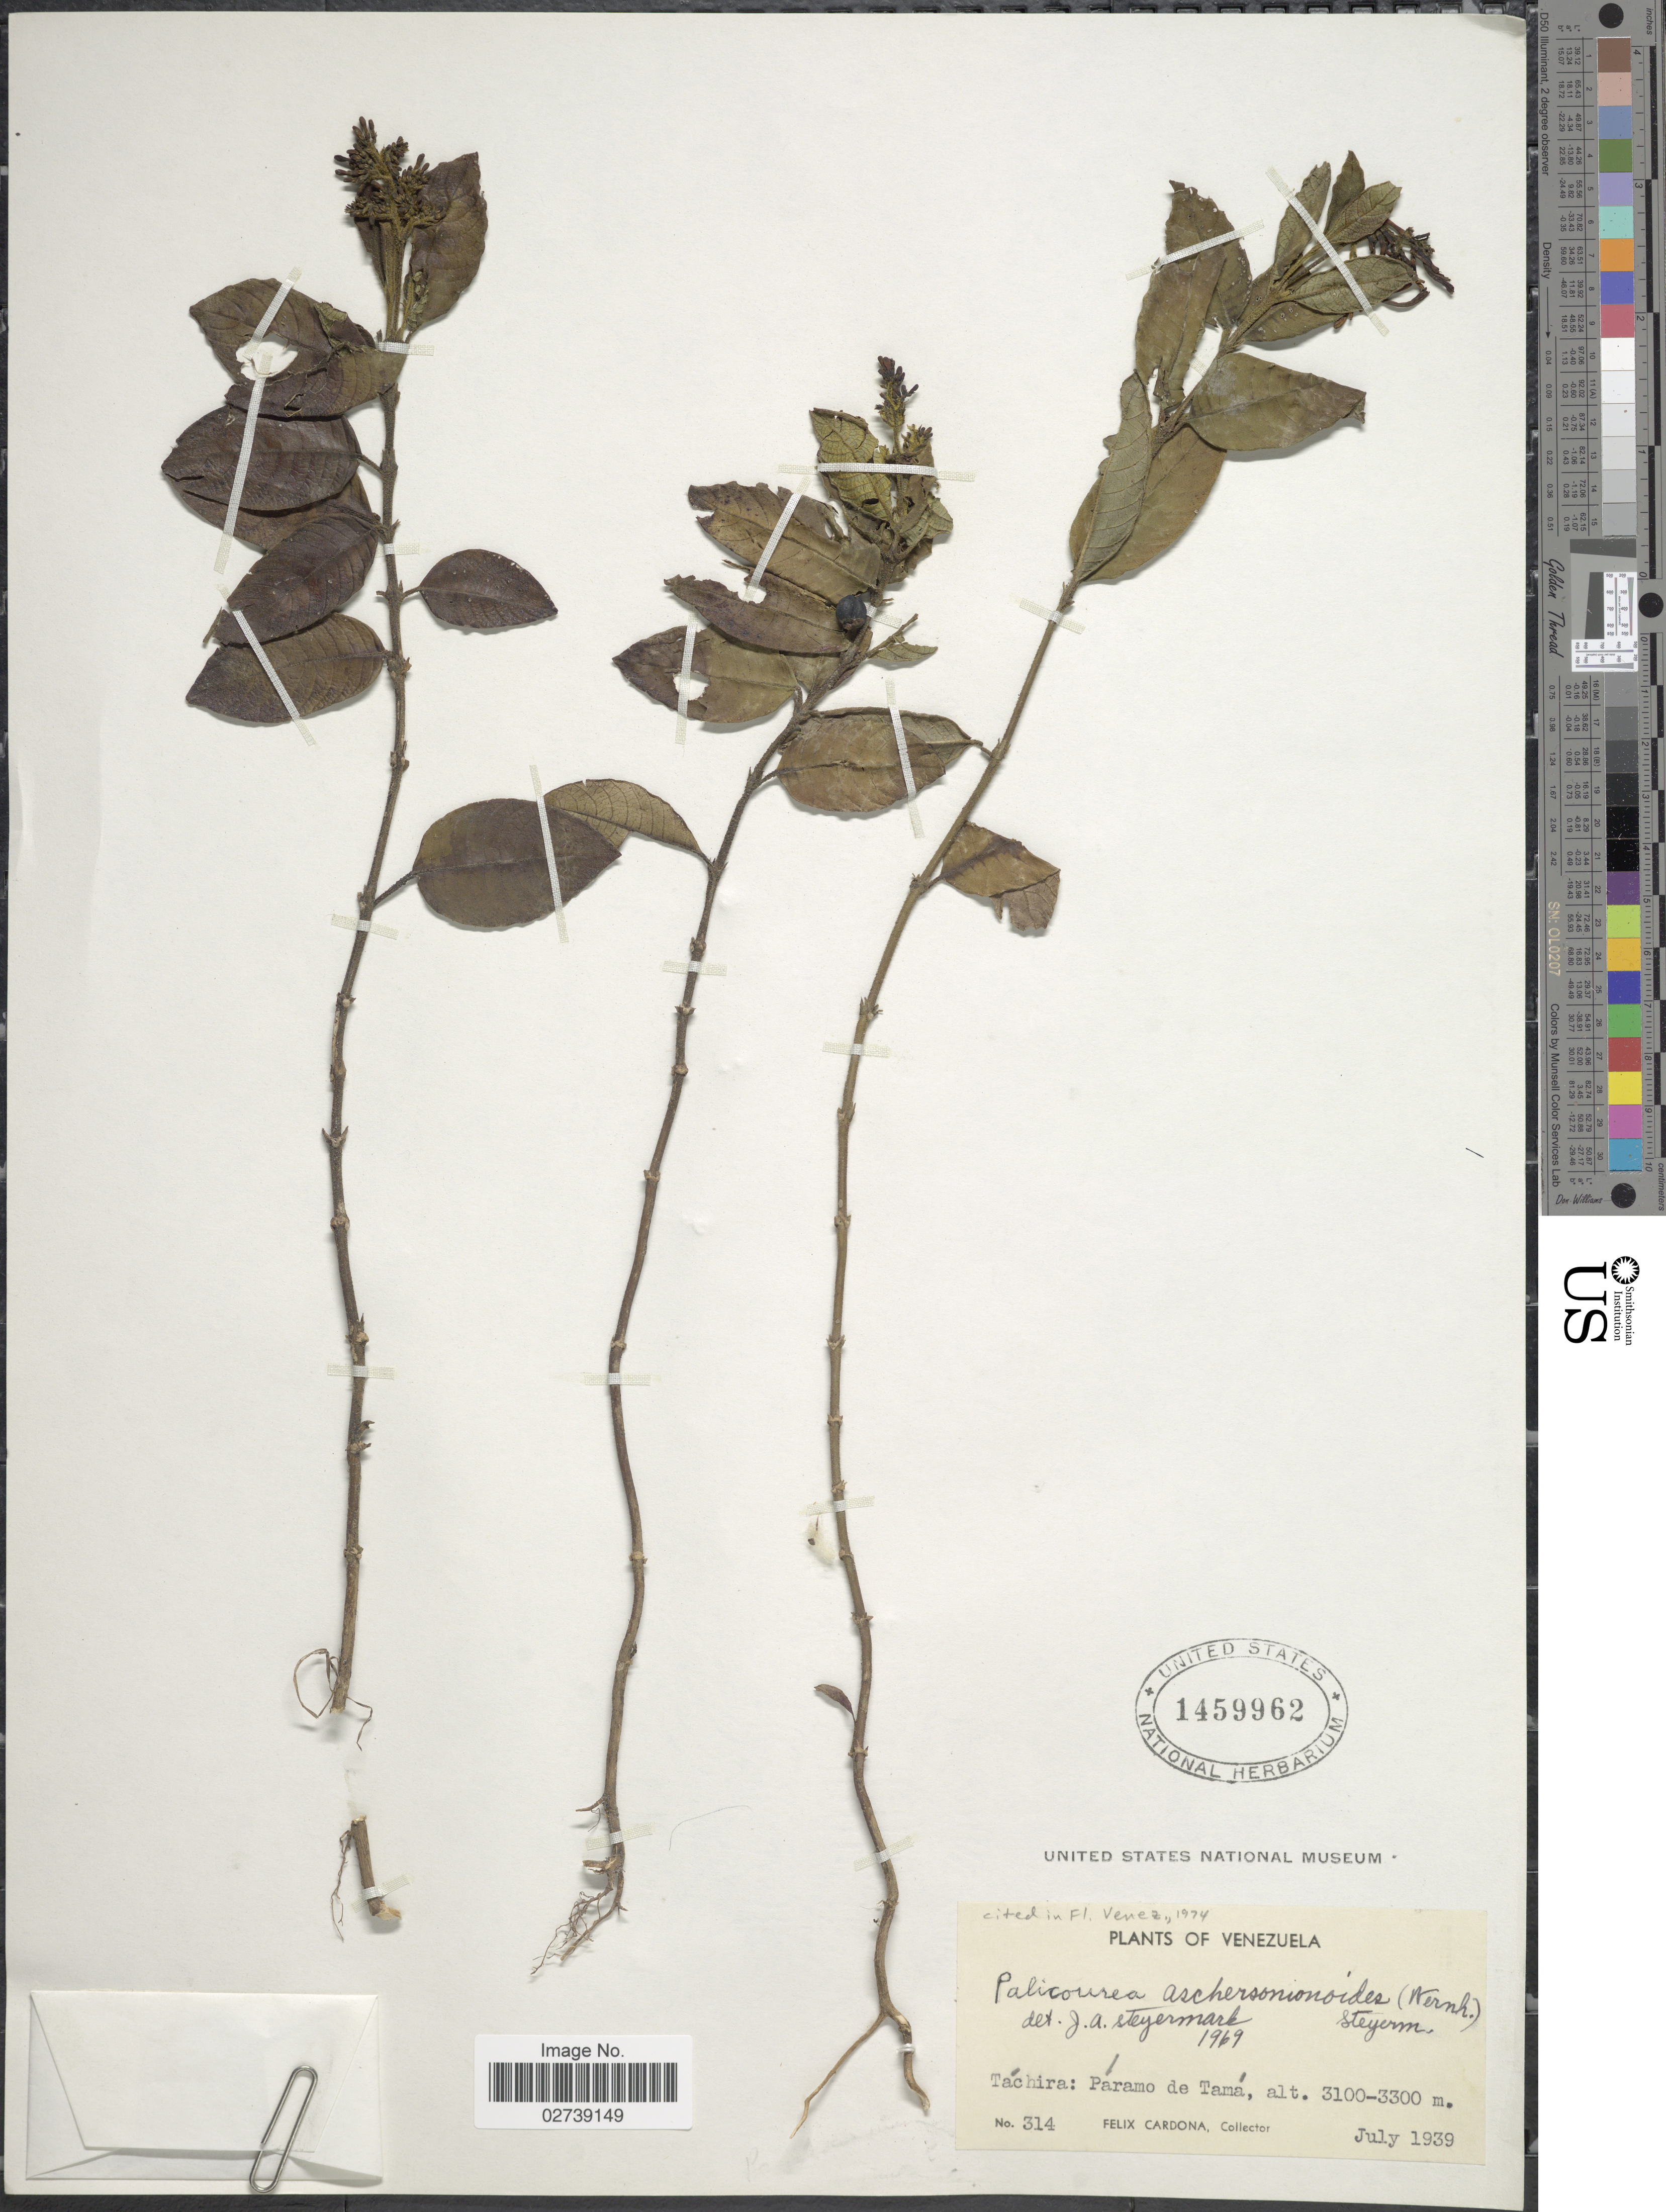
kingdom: Plantae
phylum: Tracheophyta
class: Magnoliopsida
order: Gentianales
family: Rubiaceae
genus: Palicourea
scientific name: Palicourea aschersonianoides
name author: Steyerm.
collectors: F. Cardona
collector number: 314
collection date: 1939-07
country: Venezuela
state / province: Tachira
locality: Páramo de Tamá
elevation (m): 3100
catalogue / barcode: US 1459962